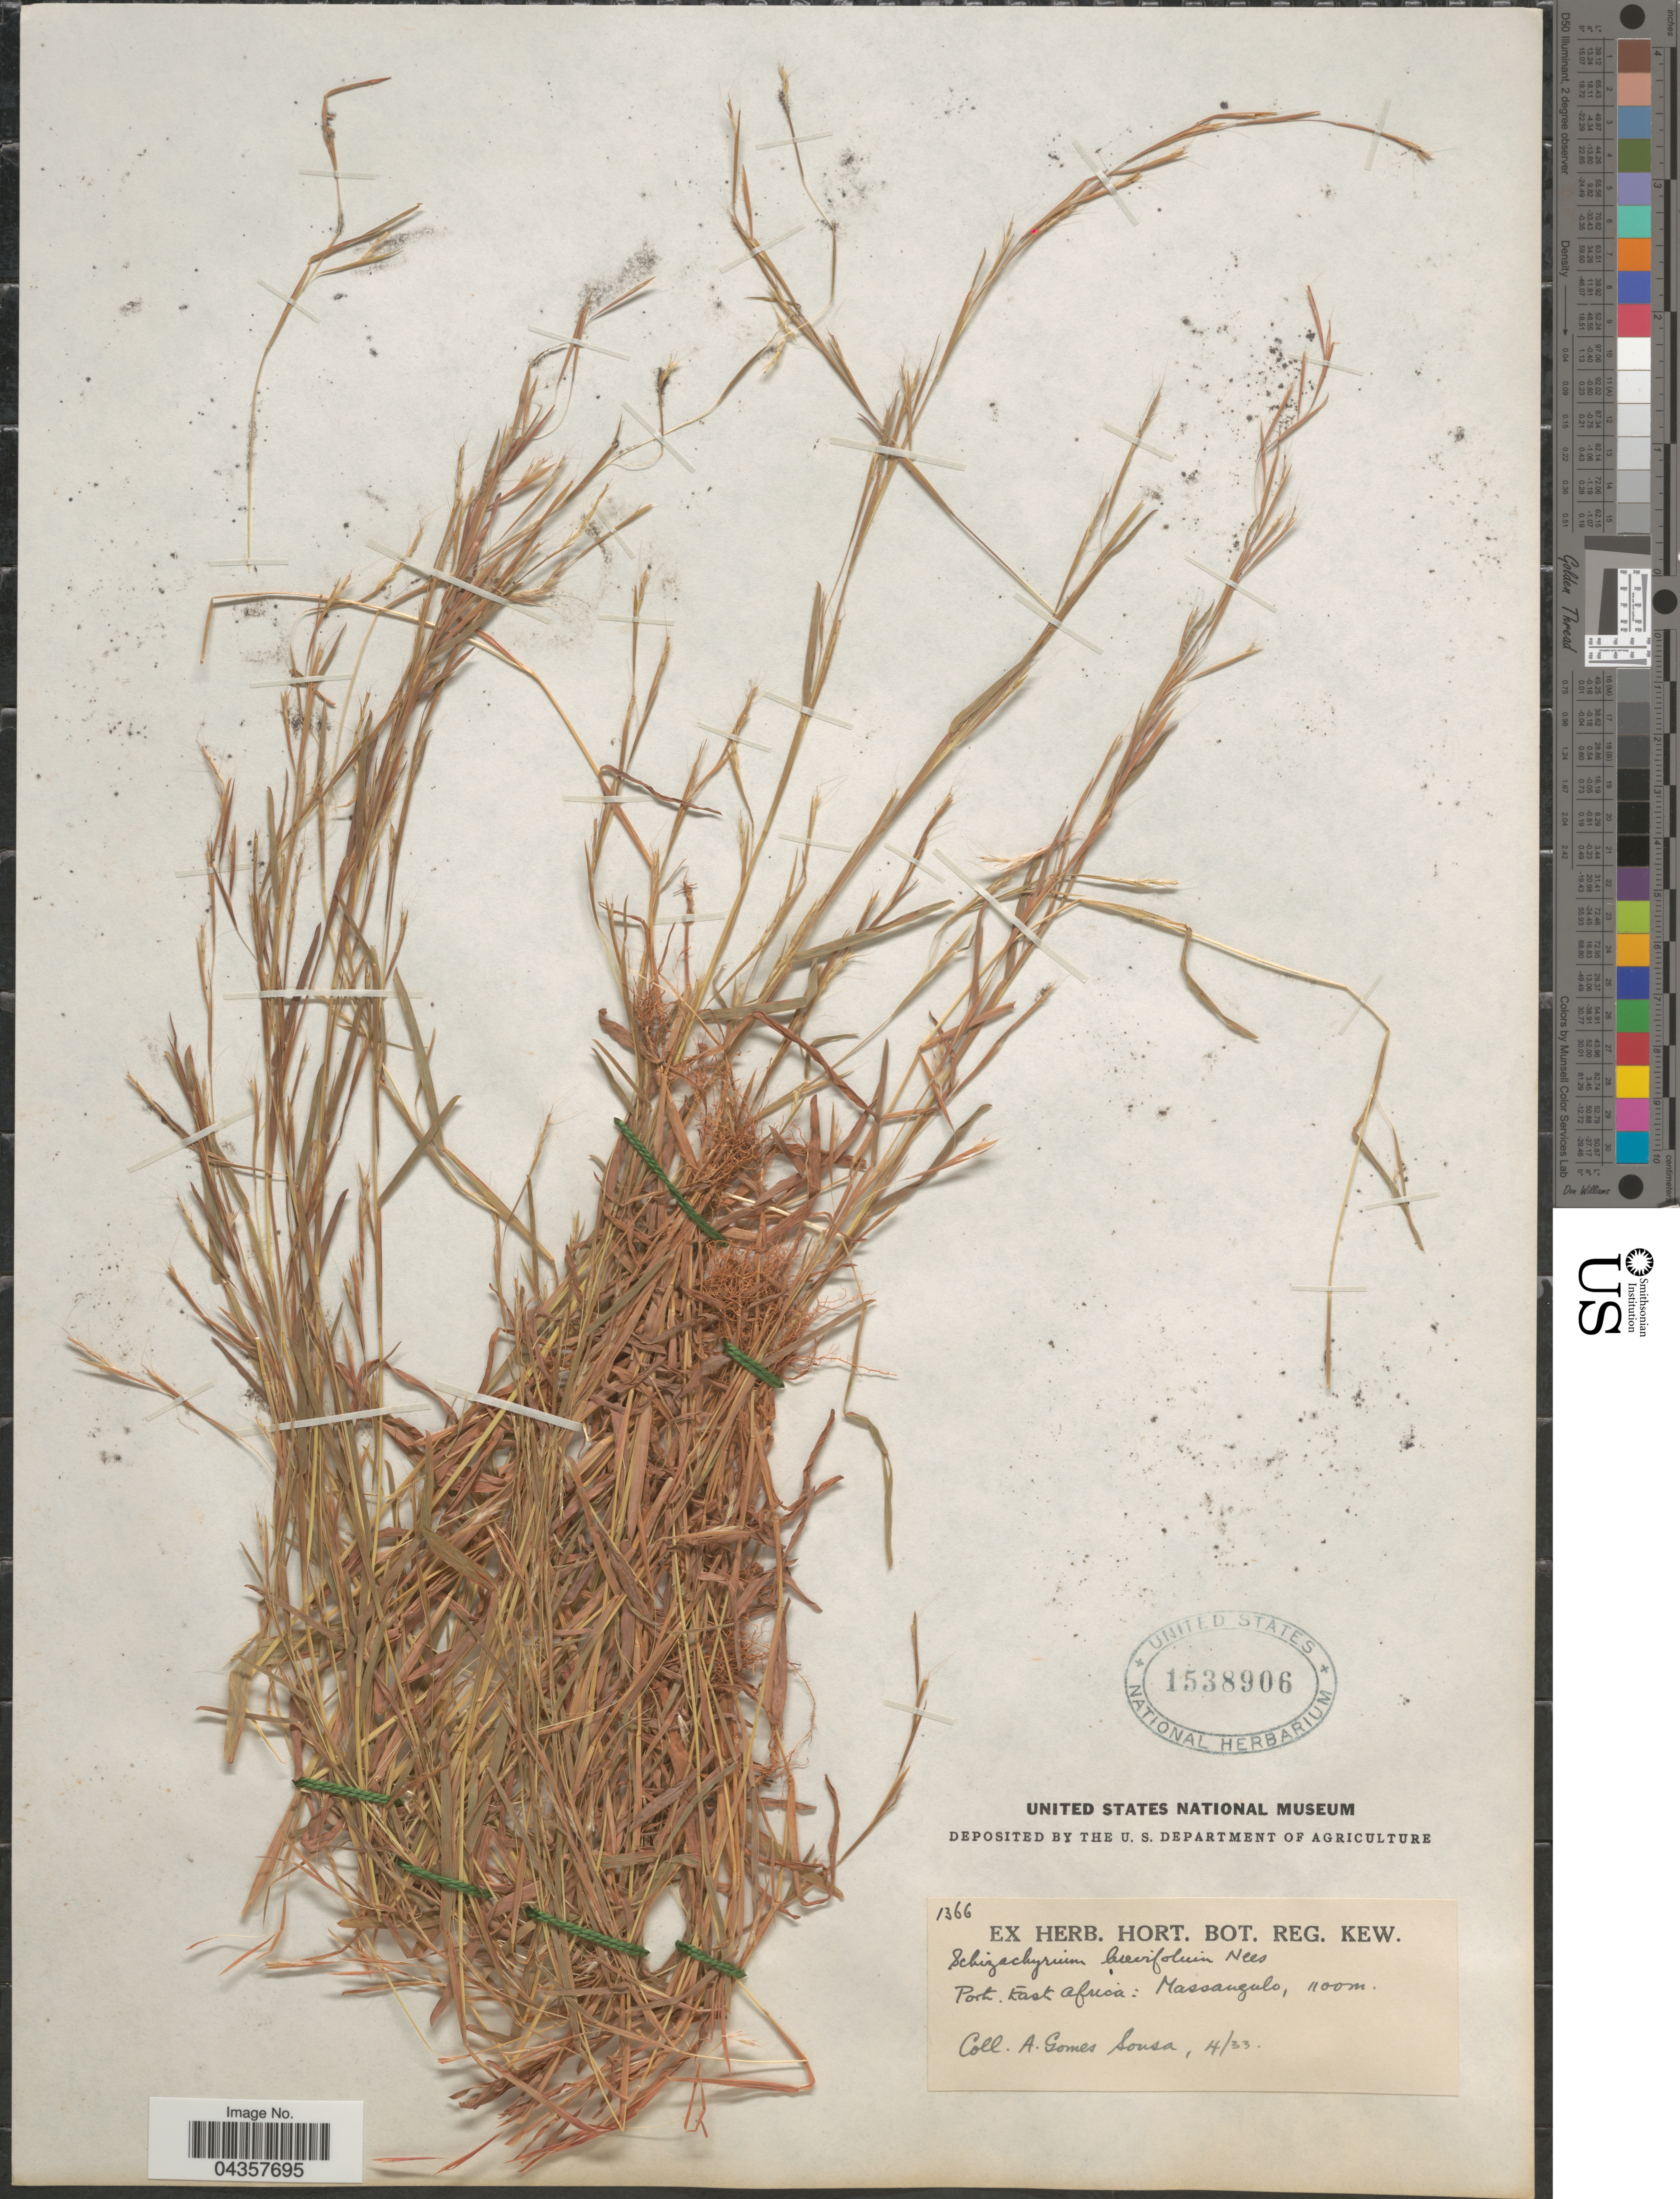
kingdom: Plantae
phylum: Tracheophyta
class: Liliopsida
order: Poales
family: Poaceae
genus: Schizachyrium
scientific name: Schizachyrium brevifolium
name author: (Sw.) Nees ex Büse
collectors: A. Gomez-Sousa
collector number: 1366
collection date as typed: Transcribed d/m/y: /4/33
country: Mozambique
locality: Port East Africa: Massangulo.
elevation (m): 1100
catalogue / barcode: US 1538906